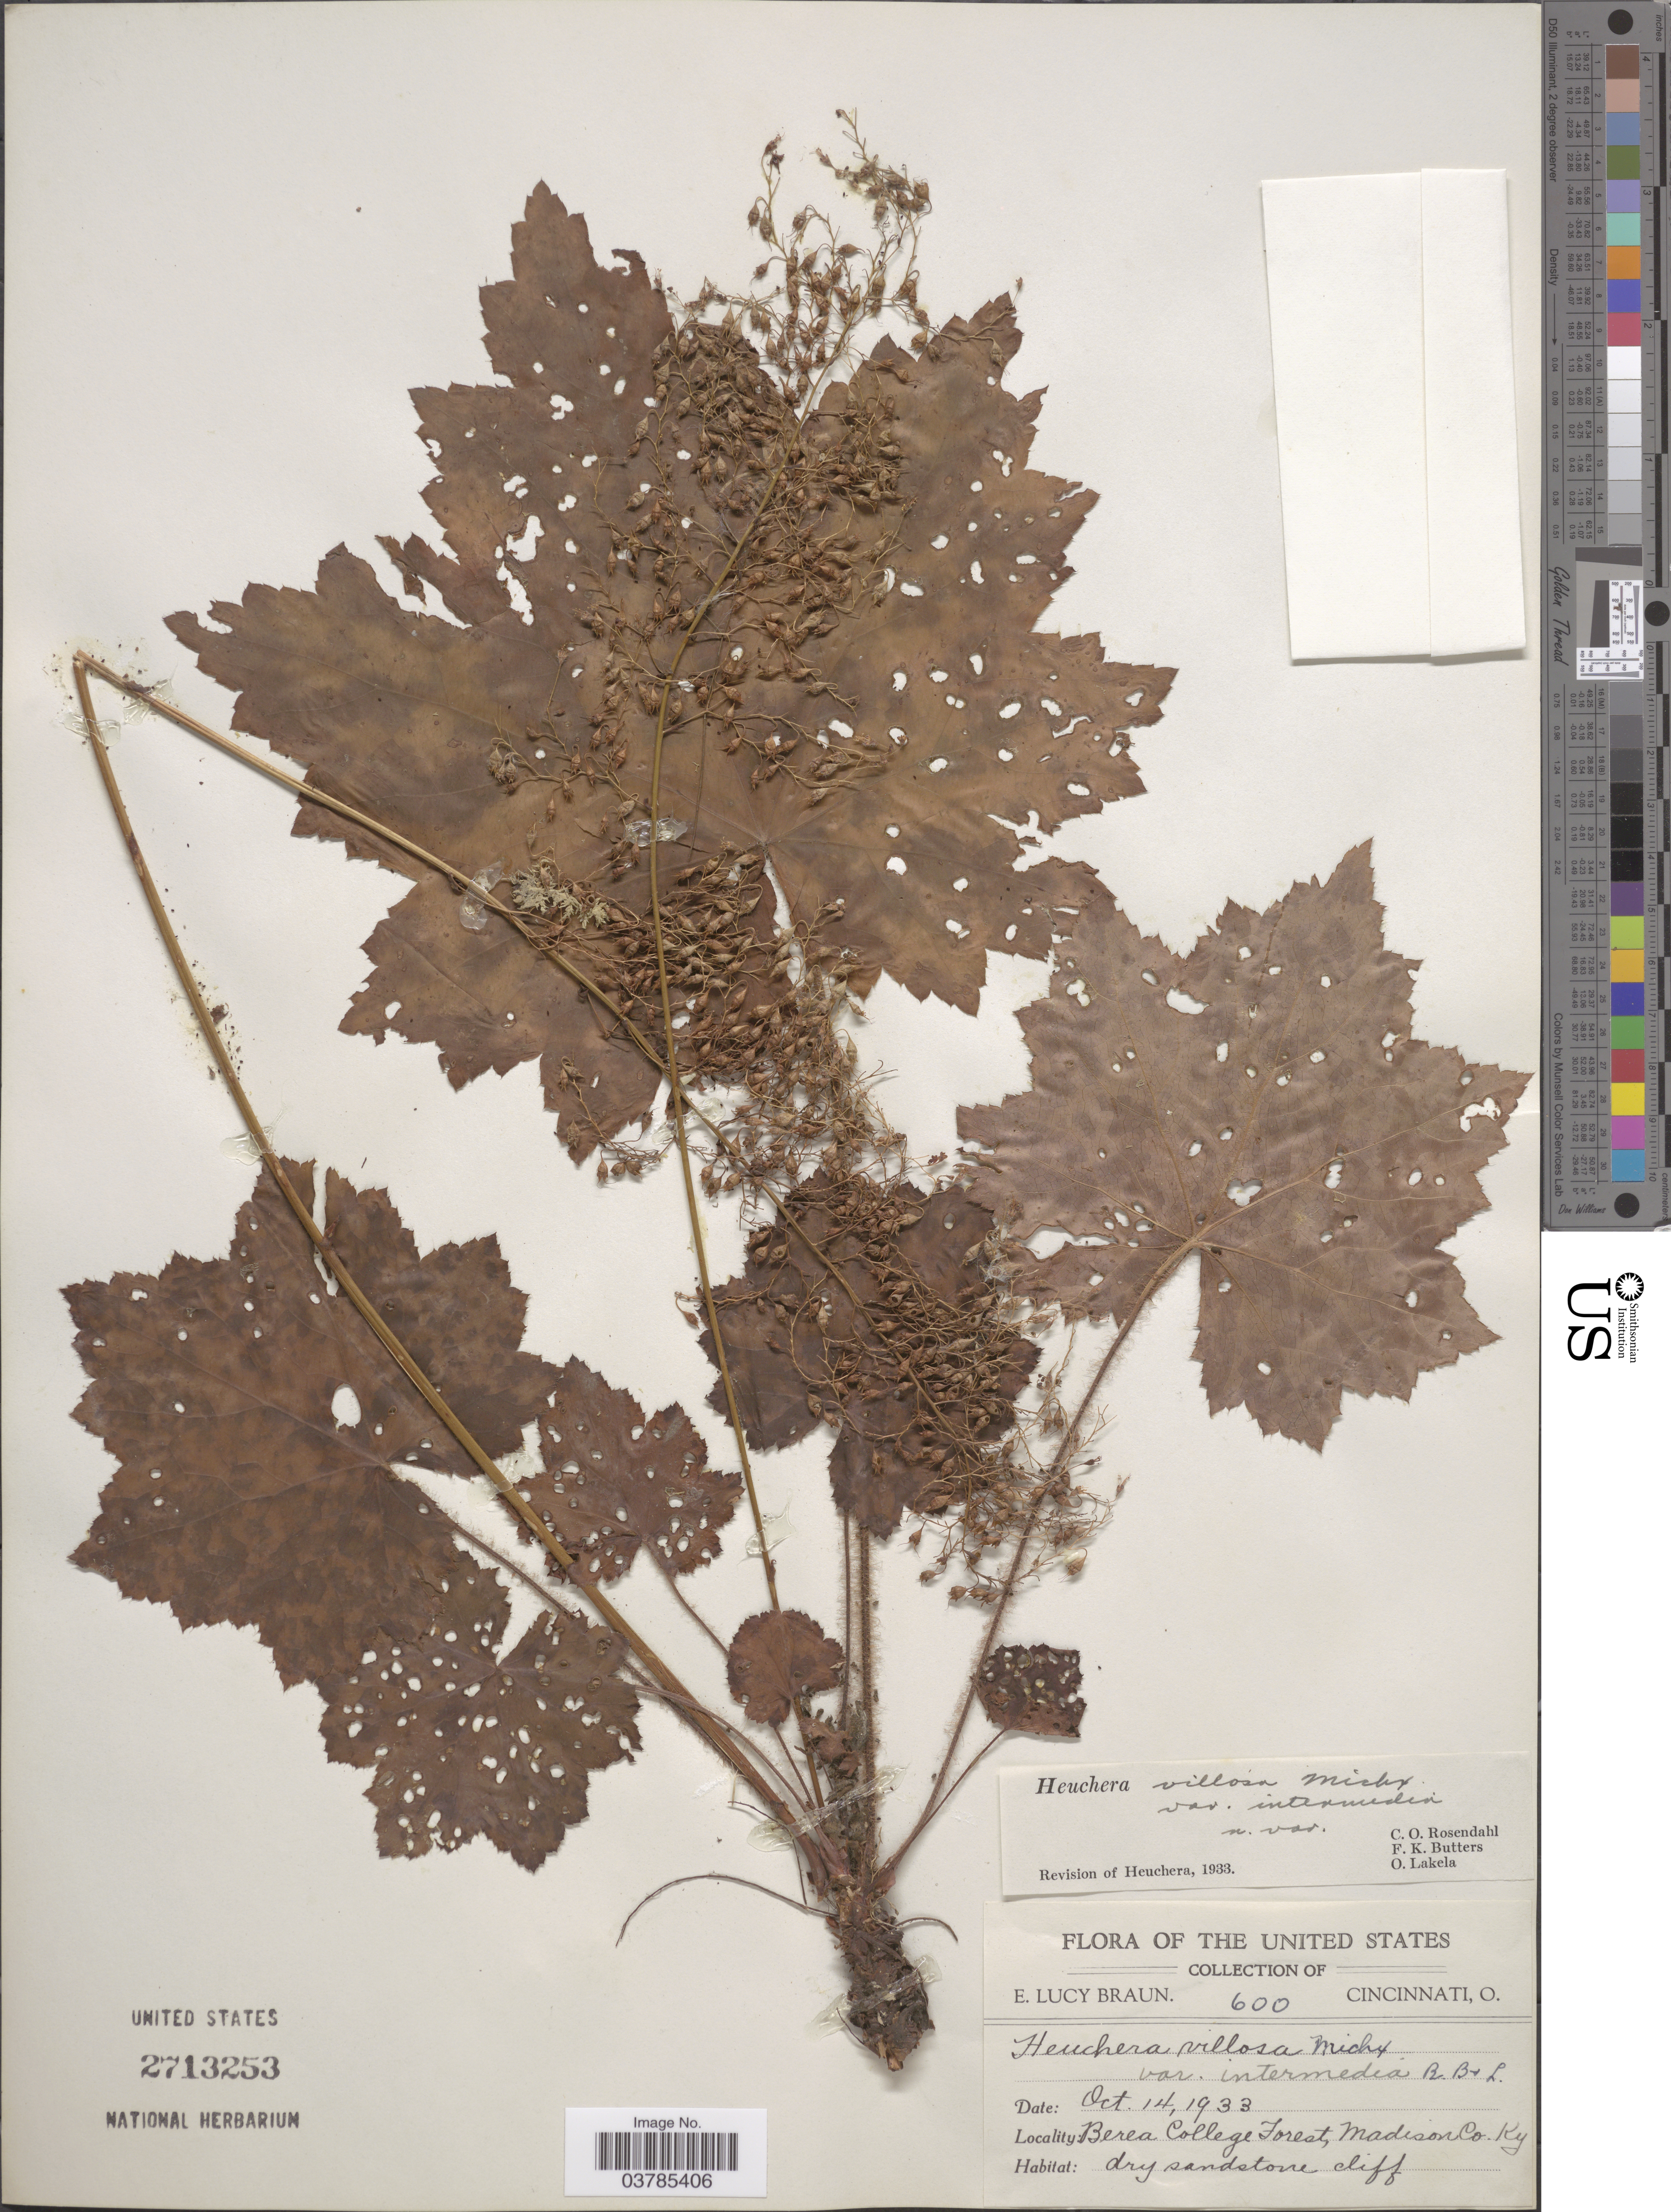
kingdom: Plantae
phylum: Tracheophyta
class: Magnoliopsida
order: Saxifragales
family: Saxifragaceae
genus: Heuchera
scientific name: Heuchera villosa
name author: Michx.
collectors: E. L. Braun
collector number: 600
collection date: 1933-10-14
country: United States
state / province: Kentucky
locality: Berea College Forest, Madison Co.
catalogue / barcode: US 2713253